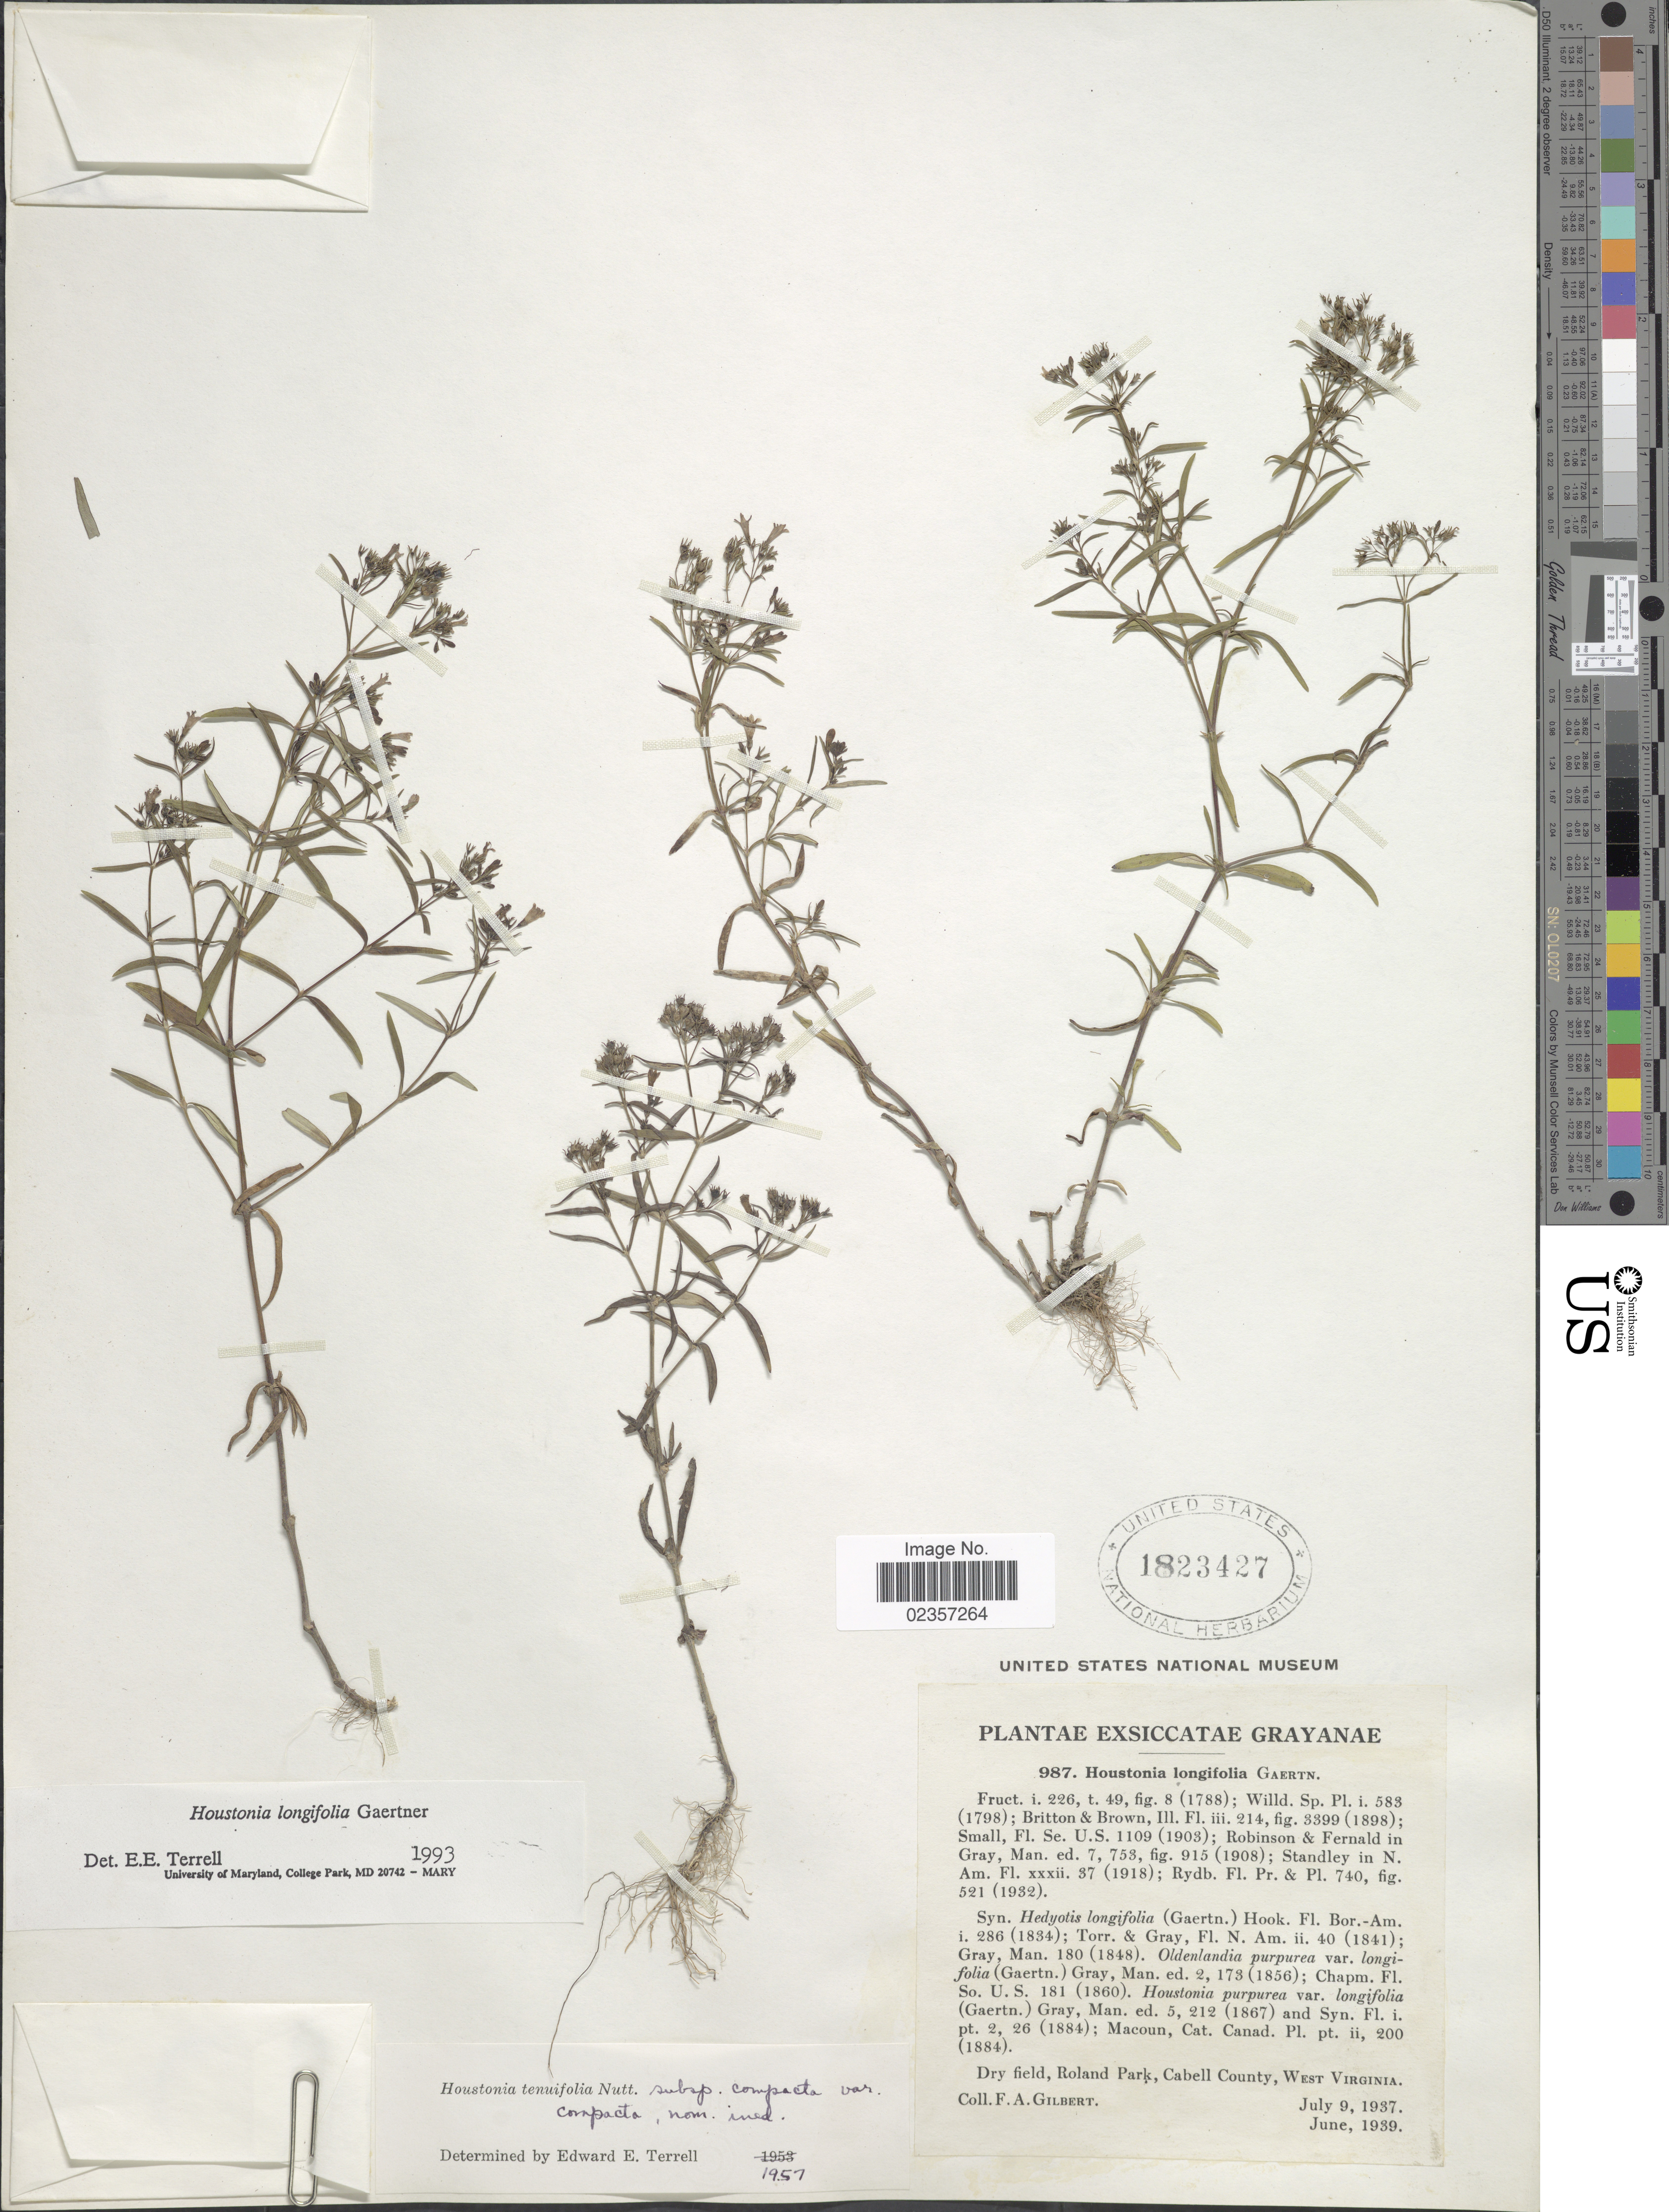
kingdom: Plantae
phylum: Tracheophyta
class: Magnoliopsida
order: Gentianales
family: Rubiaceae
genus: Houstonia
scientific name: Houstonia longifolia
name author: Gaertn.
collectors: F. A. Gilbert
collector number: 987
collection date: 1937-07-09/1939-06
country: United States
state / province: West Virginia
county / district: Cabell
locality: Roland Park, Cabell County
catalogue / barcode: US 1823427